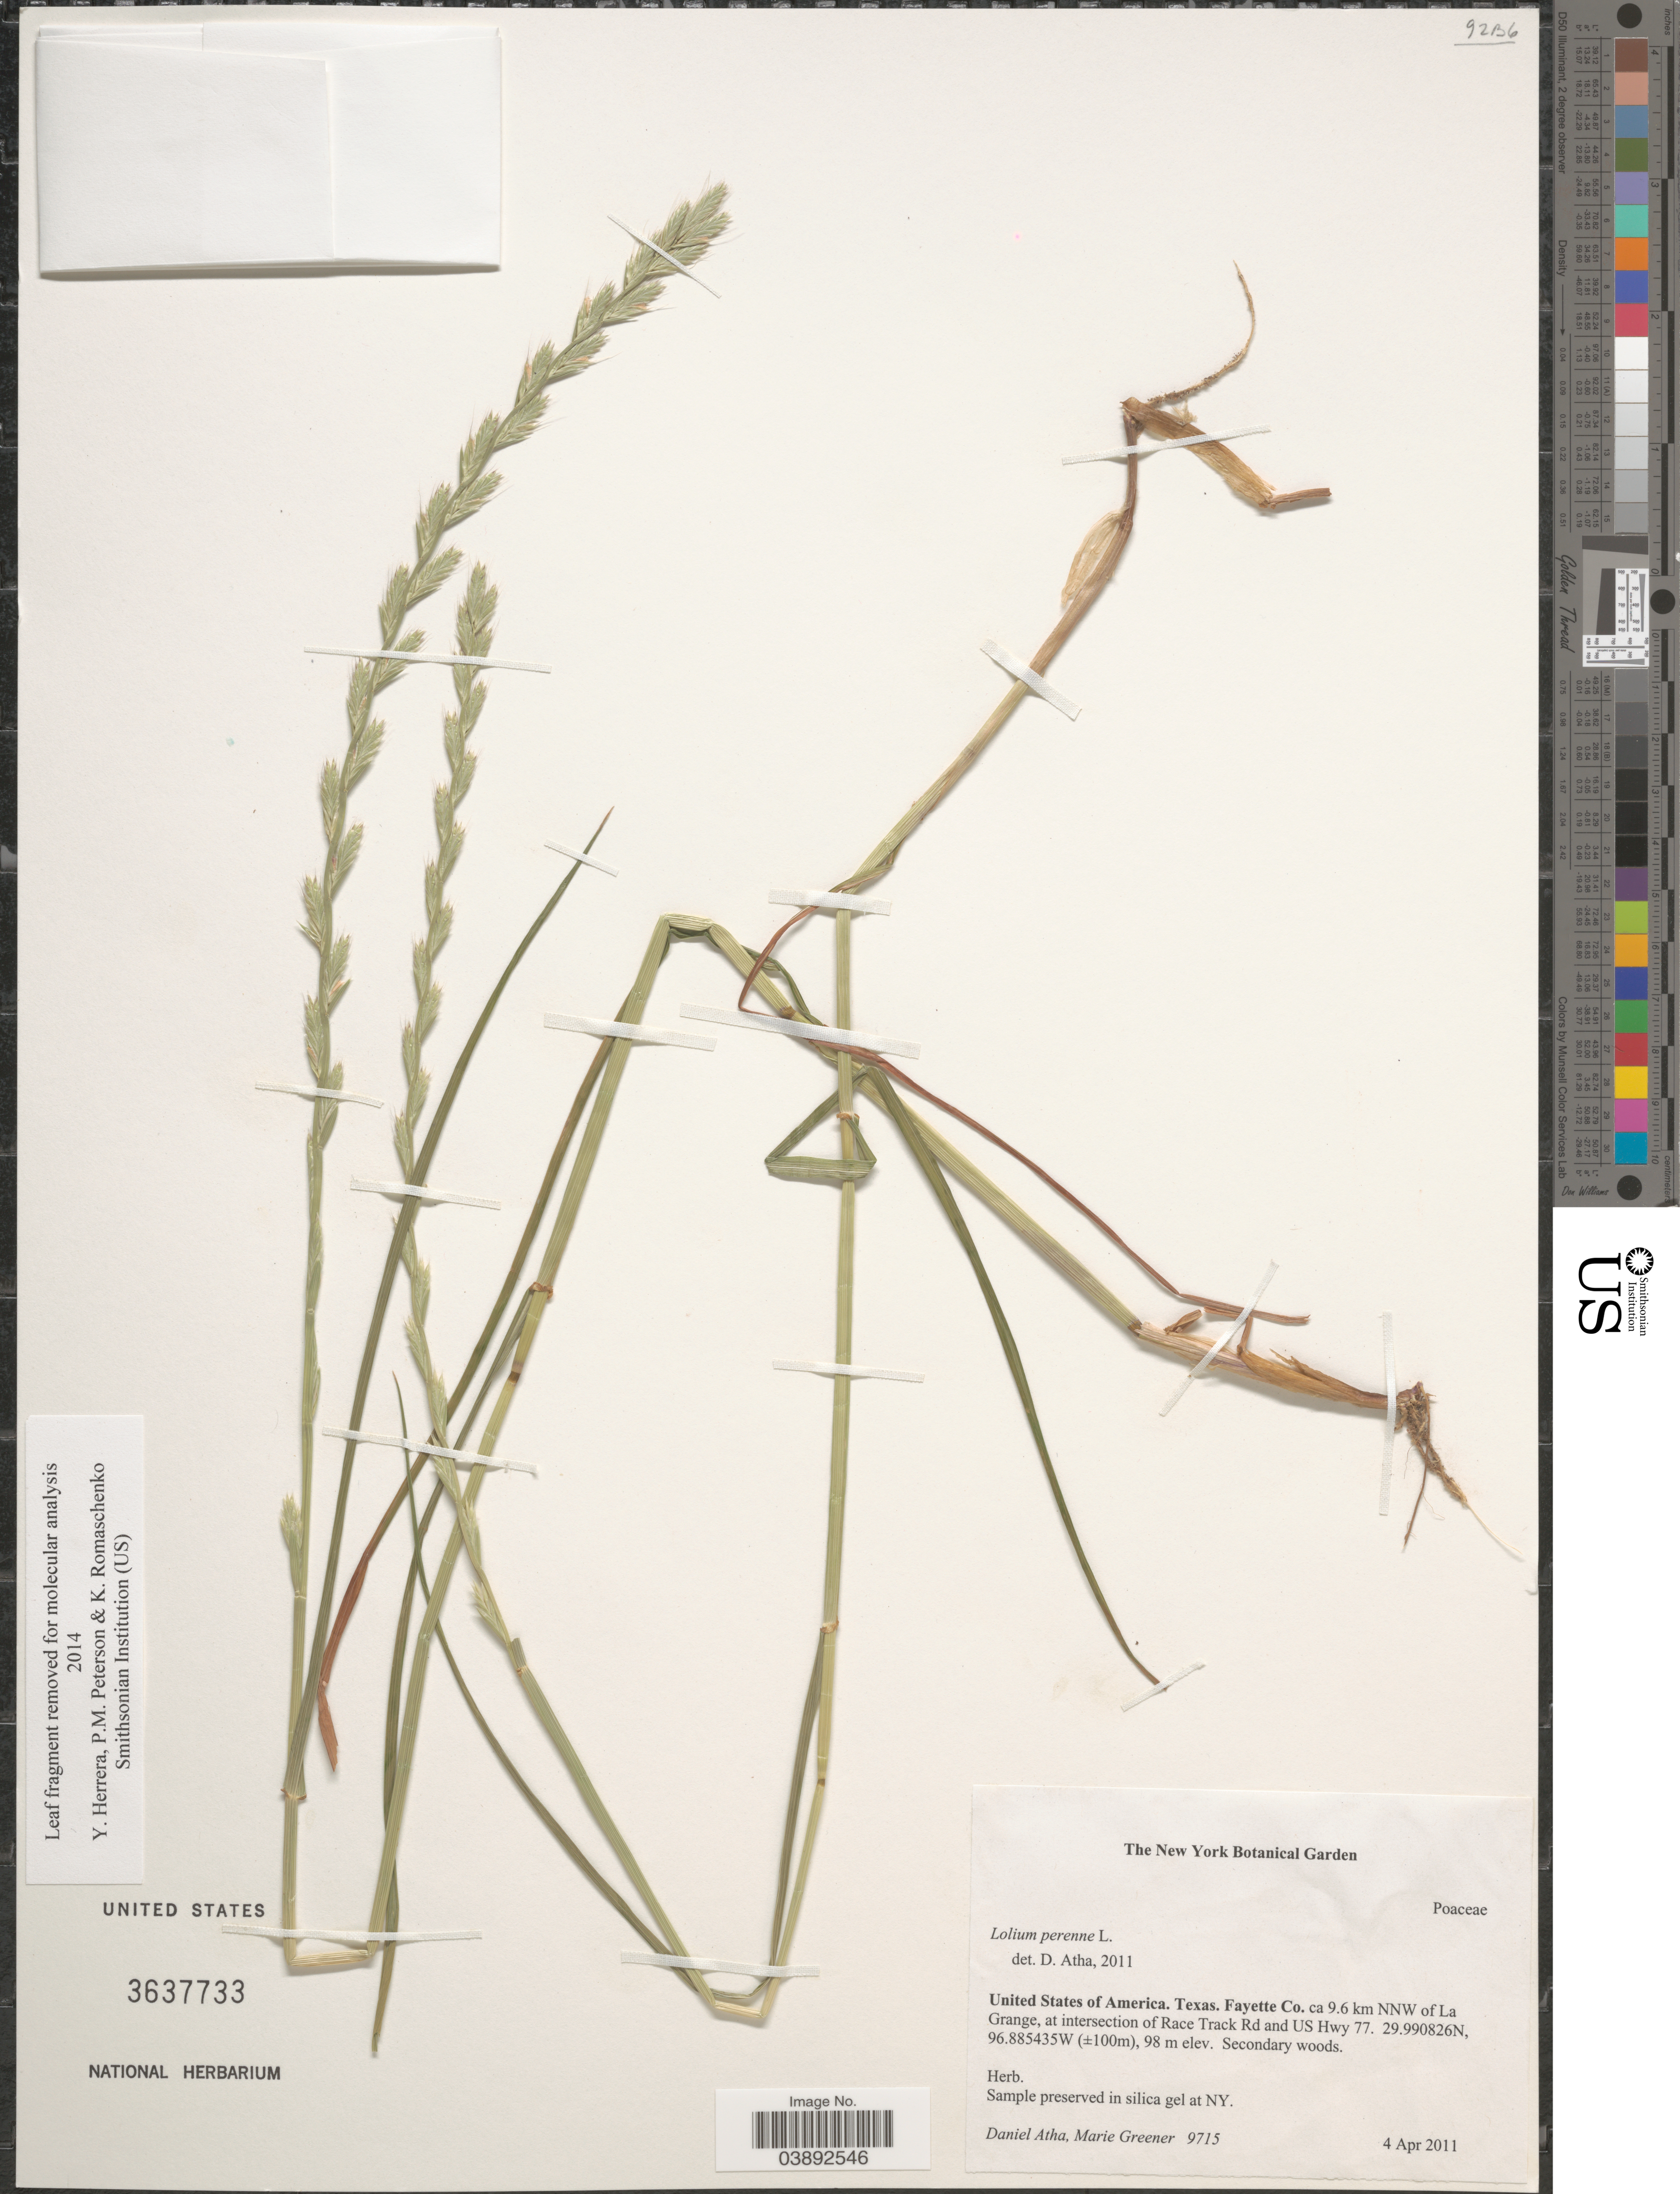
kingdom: Plantae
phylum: Tracheophyta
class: Liliopsida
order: Poales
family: Poaceae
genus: Lolium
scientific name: Lolium perenne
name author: L.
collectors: D. Atha & M. Greener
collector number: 9715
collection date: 2011-04-04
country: United States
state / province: Texas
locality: Fayette Co. ca 9.6 km NNW of La Grange, at intersection of Race Track Rd and US Hwy 77.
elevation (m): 98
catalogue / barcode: US 3637733